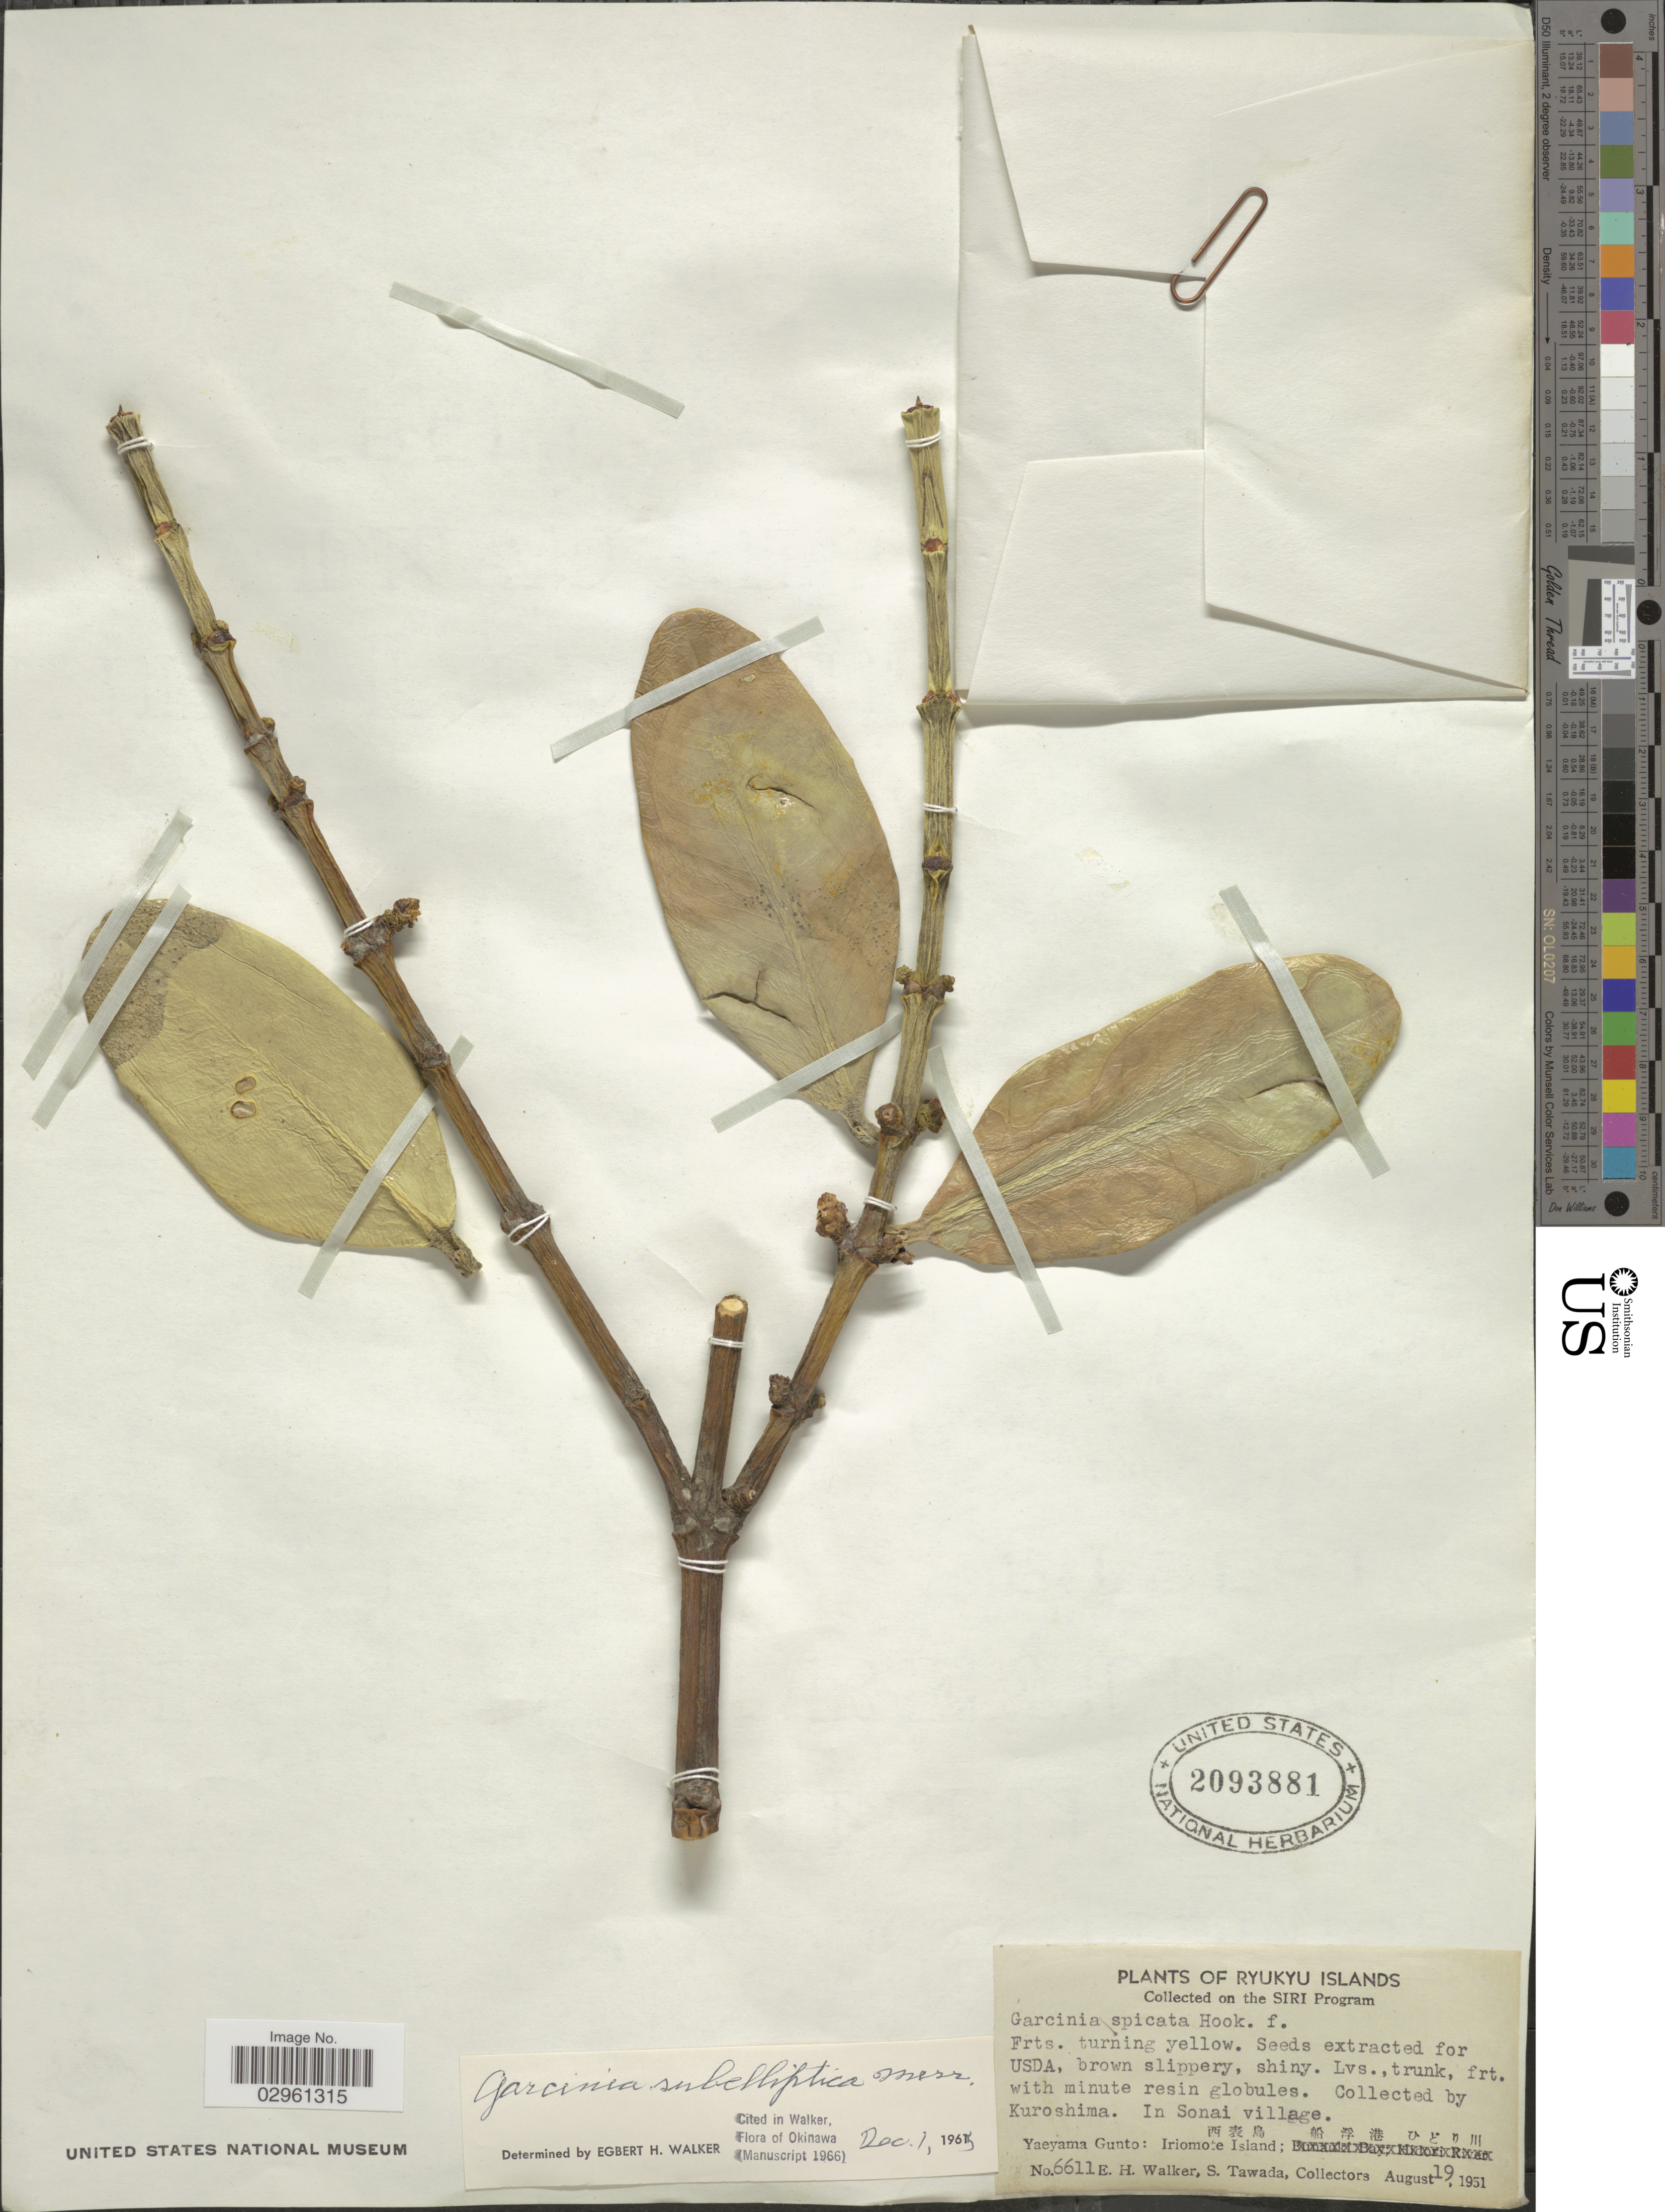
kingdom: Plantae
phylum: Tracheophyta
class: Magnoliopsida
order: Malpighiales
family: Clusiaceae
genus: Garcinia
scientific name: Garcinia subelliptica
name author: Merr.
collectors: E. H. Walker & S. Tawada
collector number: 6611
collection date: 1951-08-19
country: Japan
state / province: Okinawa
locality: Ryukyu Islands. Yaeyama Gunto: Iriomote Island. Kuroshima. In Sonai village.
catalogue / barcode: US 2093881